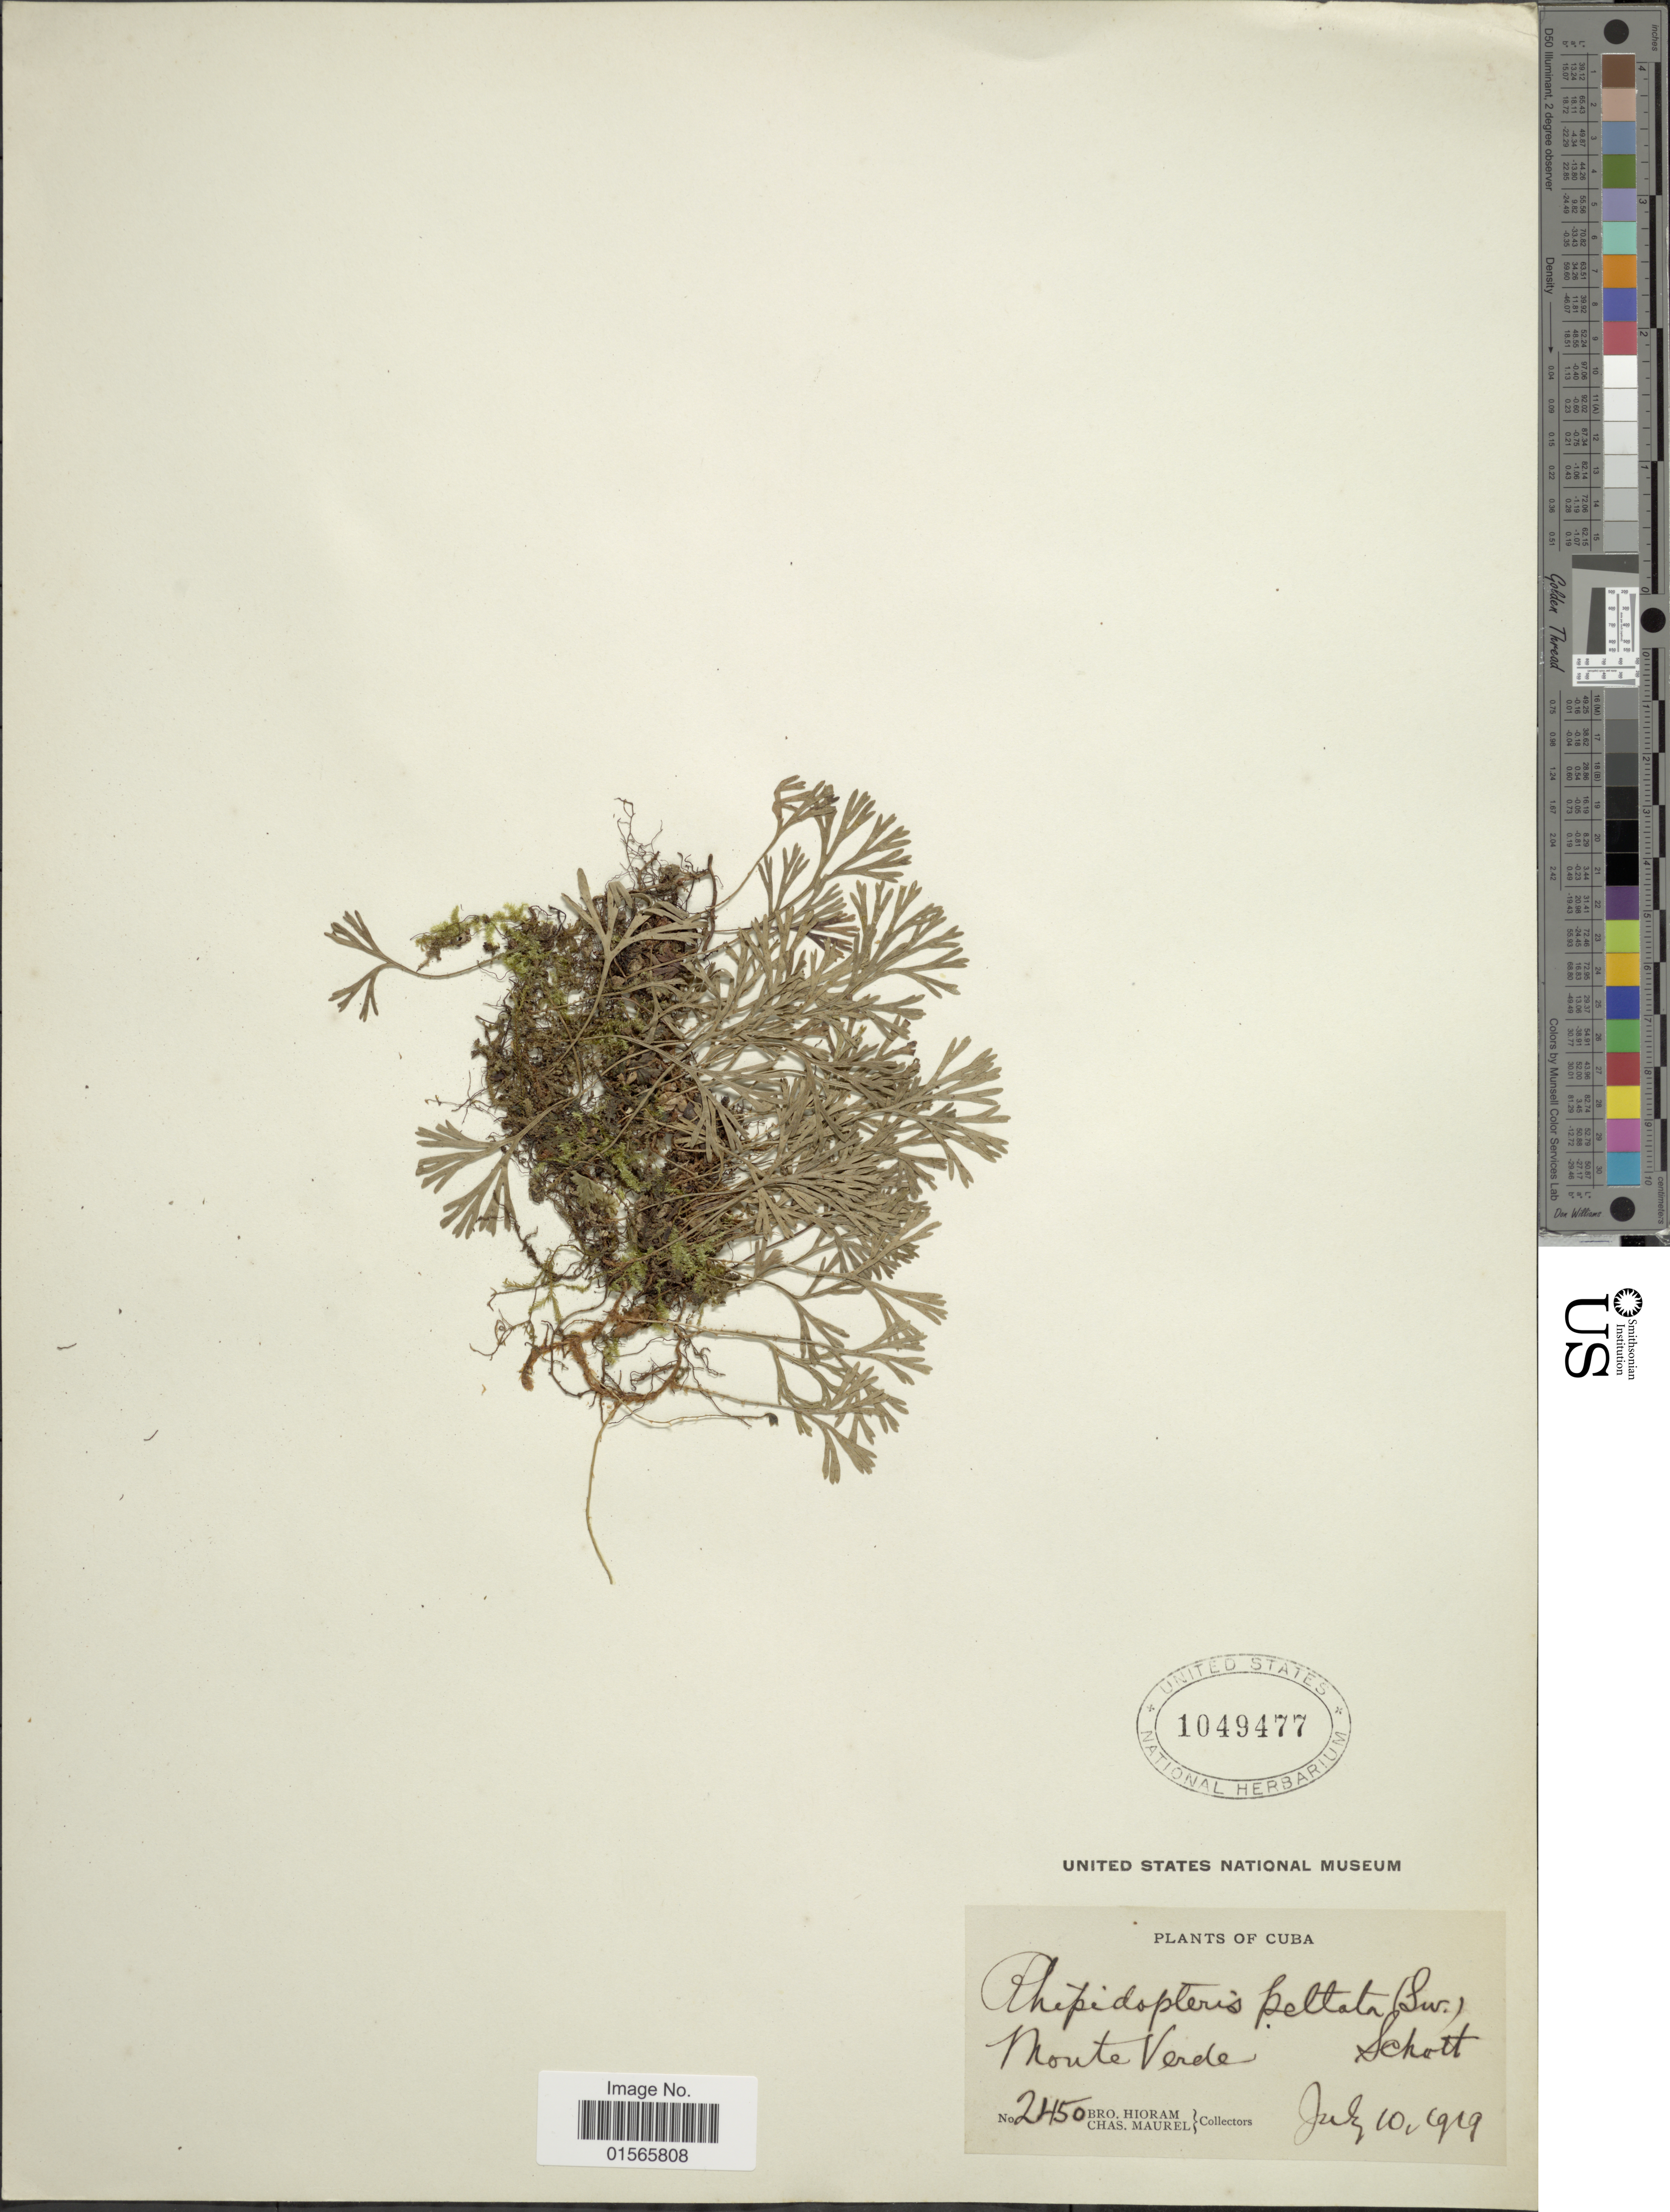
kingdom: Plantae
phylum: Tracheophyta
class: Polypodiopsida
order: Polypodiales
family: Dryopteridaceae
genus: Elaphoglossum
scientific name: Elaphoglossum peltatum f. peltatum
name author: (Sw.) Urb.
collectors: Bro. Hioram & C. Maurel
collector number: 2450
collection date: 1919-07-10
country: Cuba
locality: Monte Verde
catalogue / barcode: US 1049477